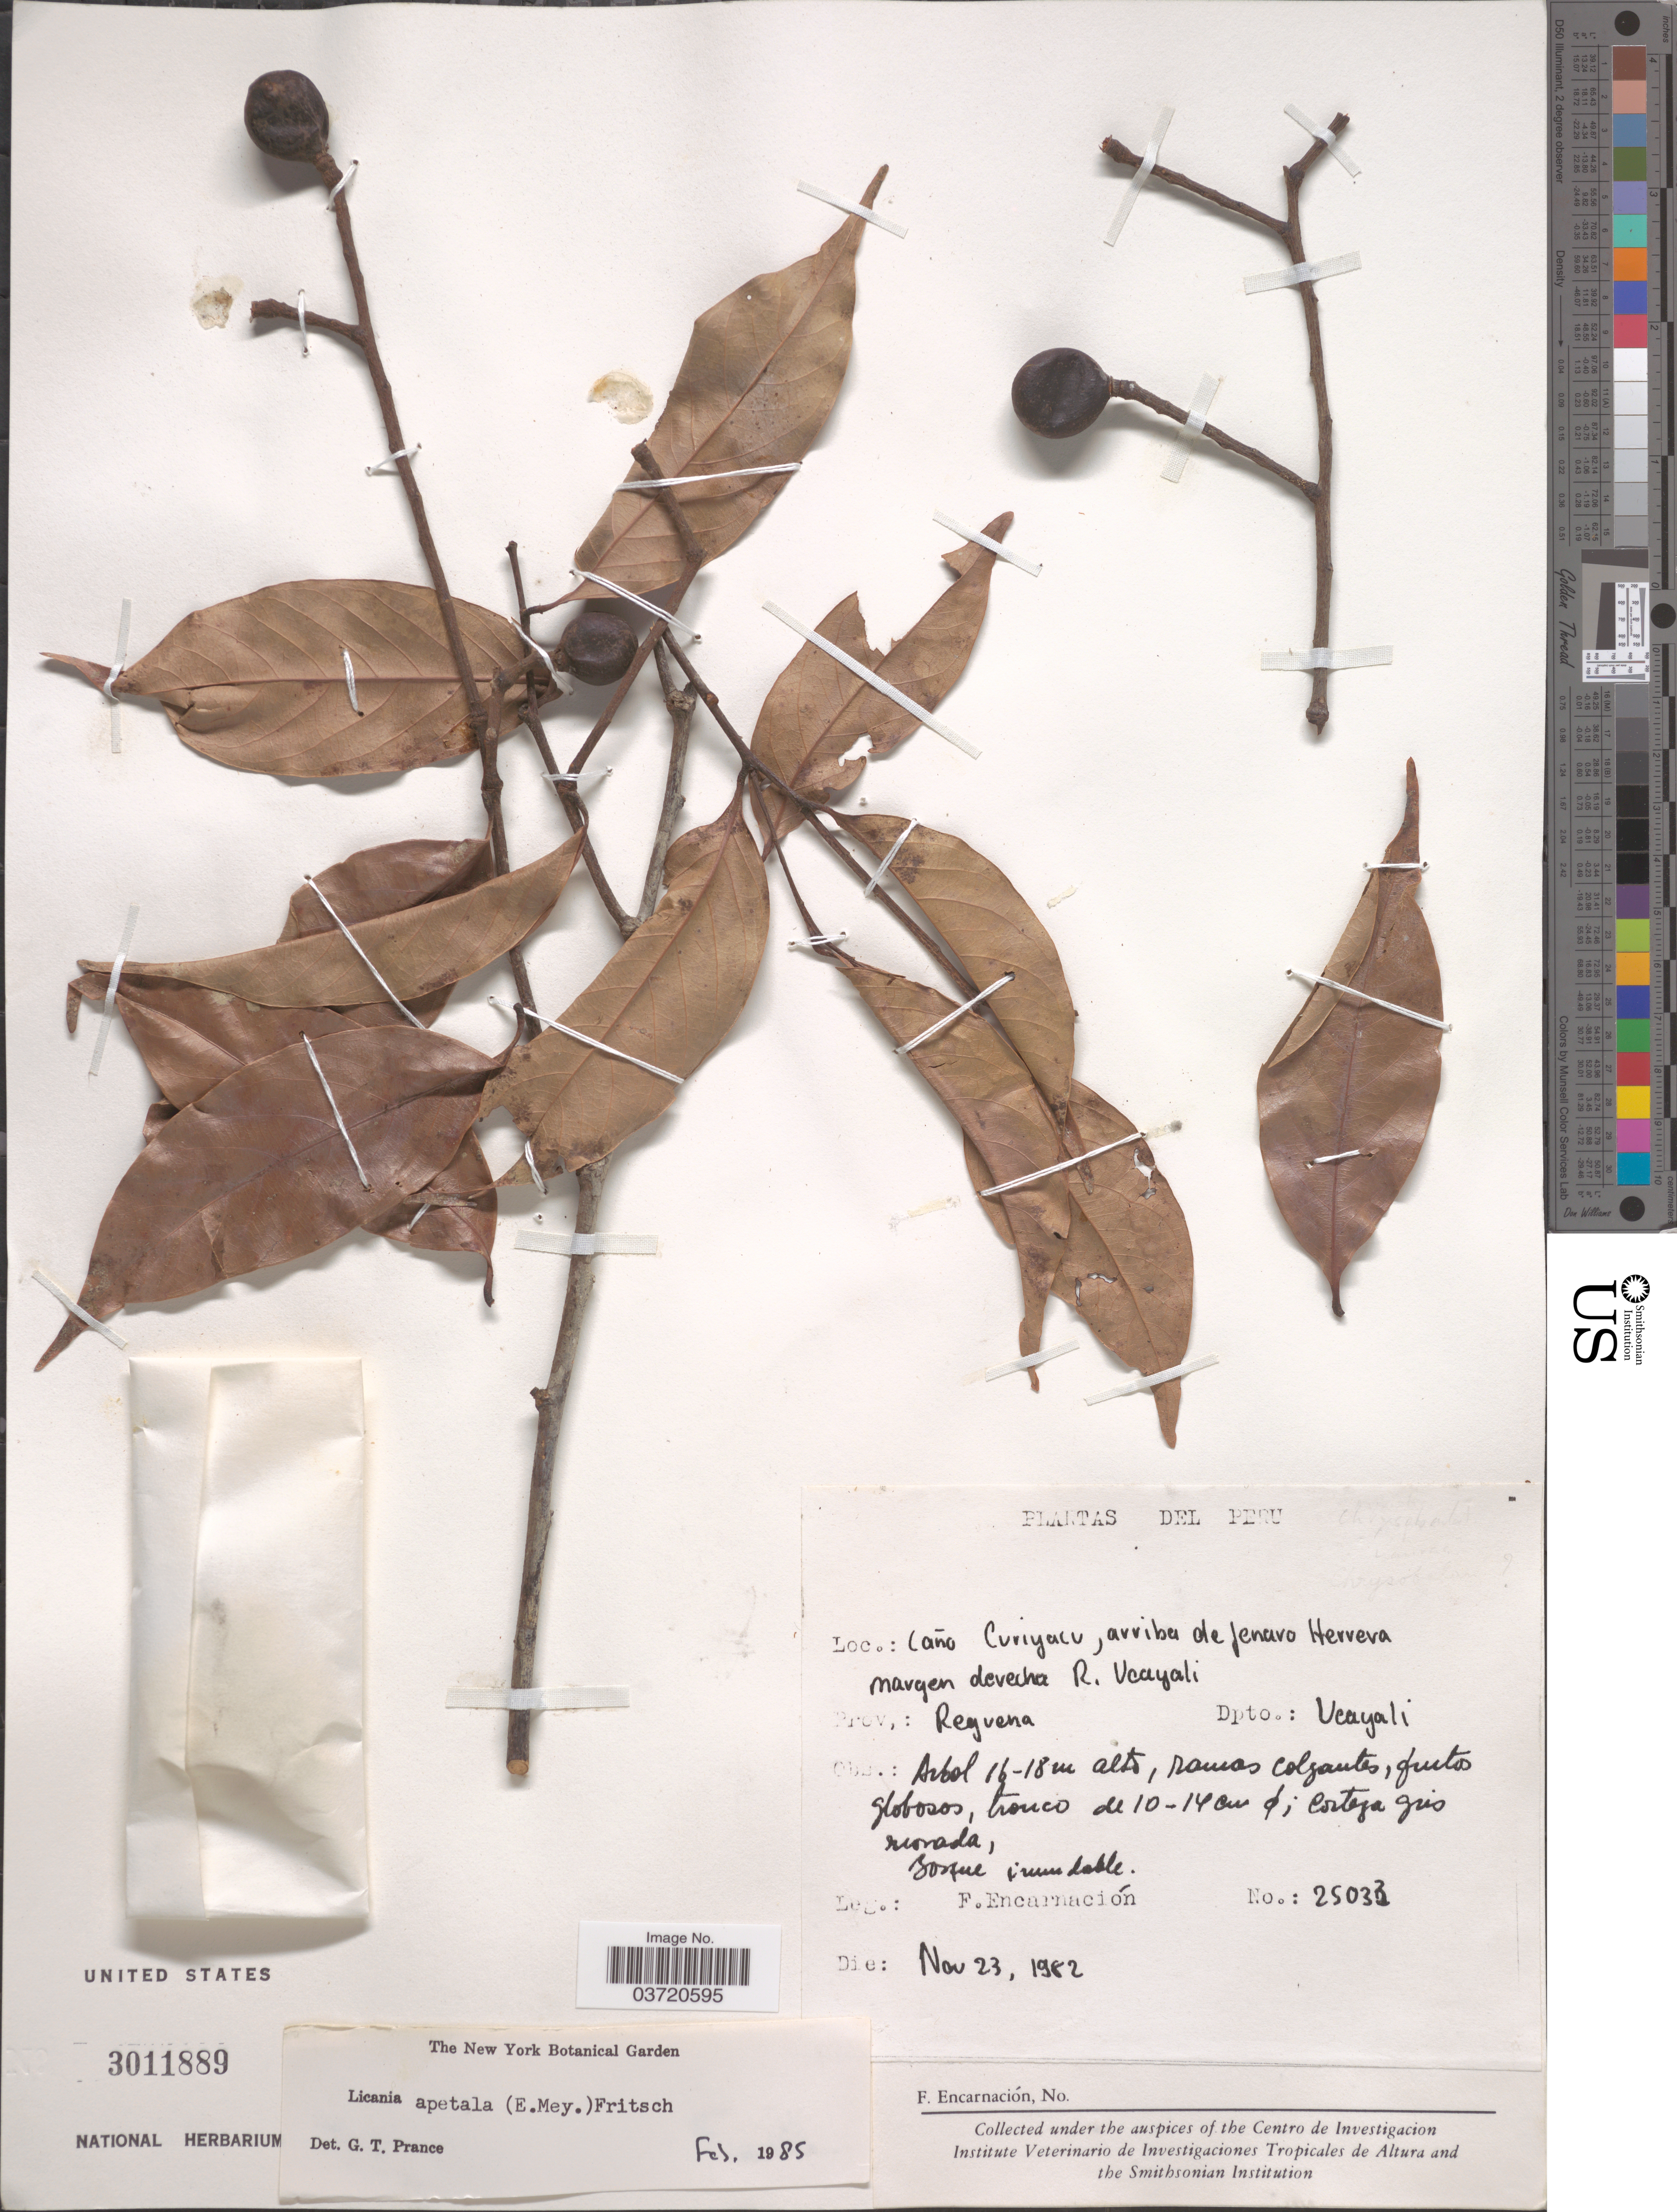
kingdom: Plantae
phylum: Tracheophyta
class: Magnoliopsida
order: Malpighiales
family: Chrysobalanaceae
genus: Leptobalanus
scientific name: Leptobalanus apetalus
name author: (E. Mey.) Sothers & Prance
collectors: F. Encarnación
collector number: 25033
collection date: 1982-11-23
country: Peru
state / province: Ucayali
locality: Caño Curiyacu, arriba de Jenaro Herrera margen derecha R. Ucayali. Prov.: Requena. Dpto.: Ucayali.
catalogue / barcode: US 3011889